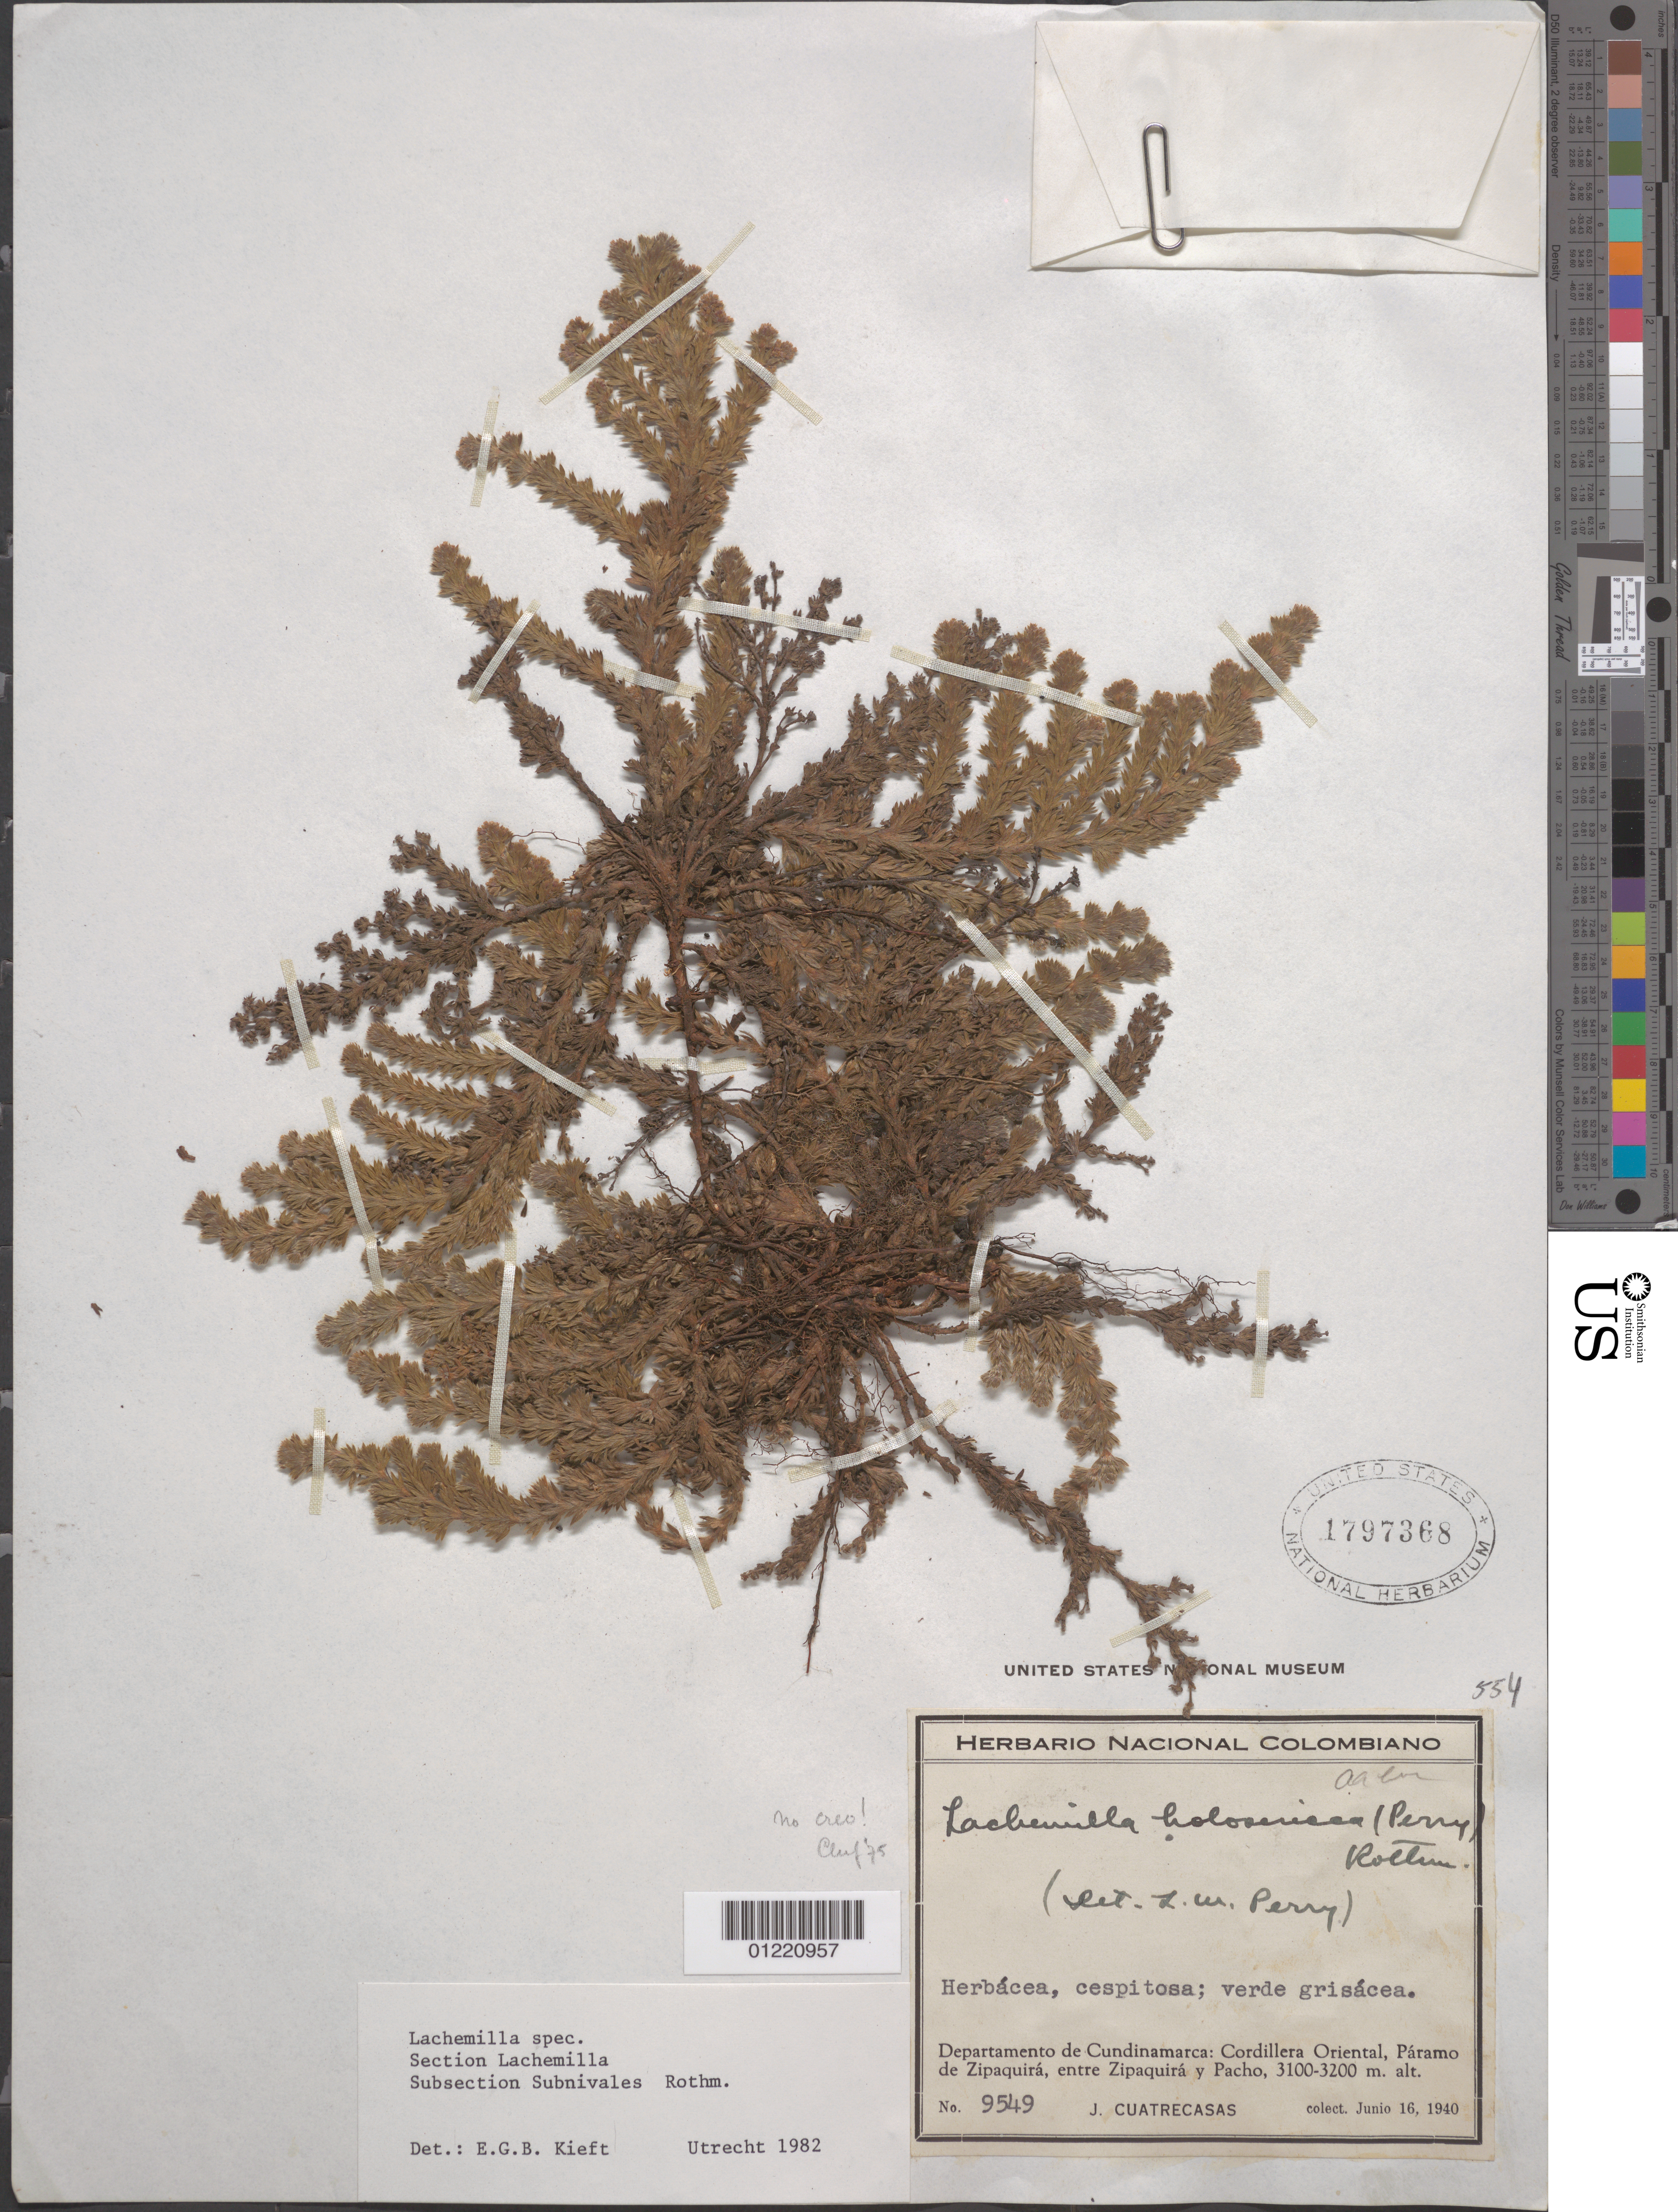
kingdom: Plantae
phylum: Tracheophyta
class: Magnoliopsida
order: Rosales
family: Rosaceae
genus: Lachemilla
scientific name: Lachemilla sp.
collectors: J. Cuatrecasas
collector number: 9549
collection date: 1940-06-16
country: Colombia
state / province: Cundinamarca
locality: Cordillera Oriental, Paramo de Zipaquira, entre Zipaquira y Pacho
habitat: paramo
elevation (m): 3100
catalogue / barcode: US 1797368